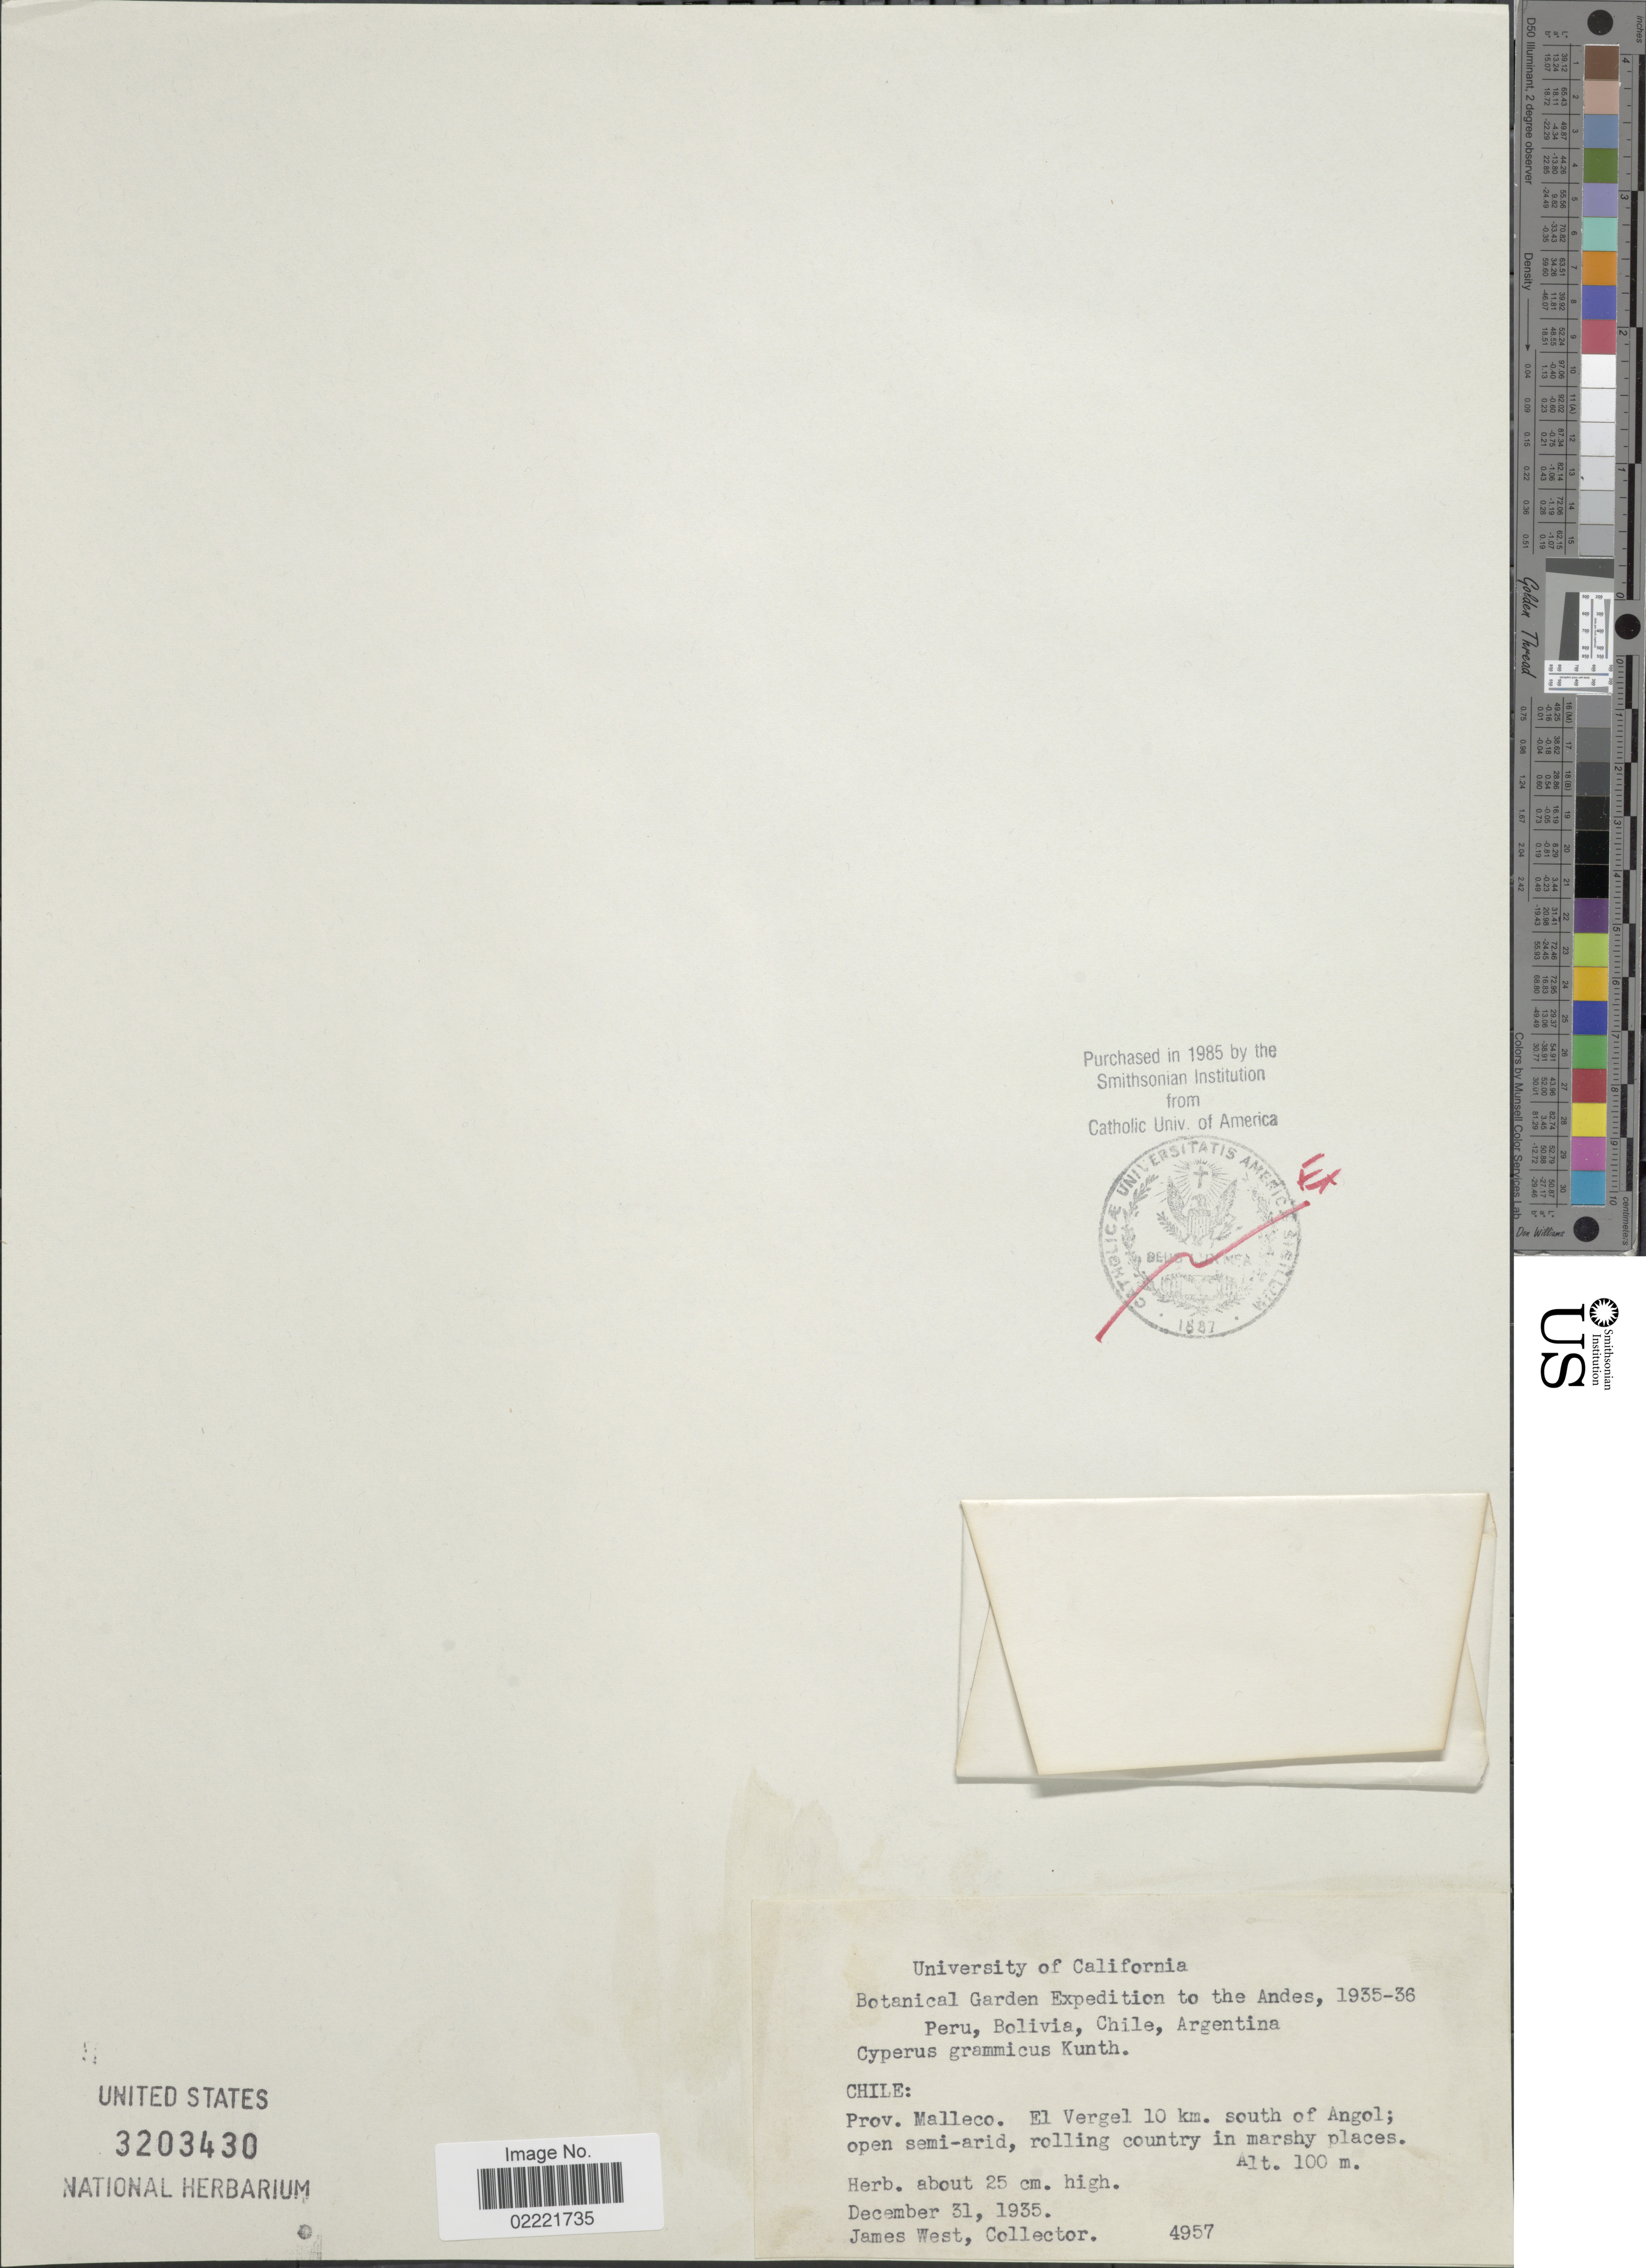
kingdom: Plantae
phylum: Tracheophyta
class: Liliopsida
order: Poales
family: Cyperaceae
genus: Cyperus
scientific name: Cyperus grammicus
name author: Kunze ex Kunth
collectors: J. West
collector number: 4957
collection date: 1935-12-31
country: Chile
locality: Prov. Malleco. El Vergel 10 km. south of Angol. Andes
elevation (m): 100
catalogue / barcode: US 3203430